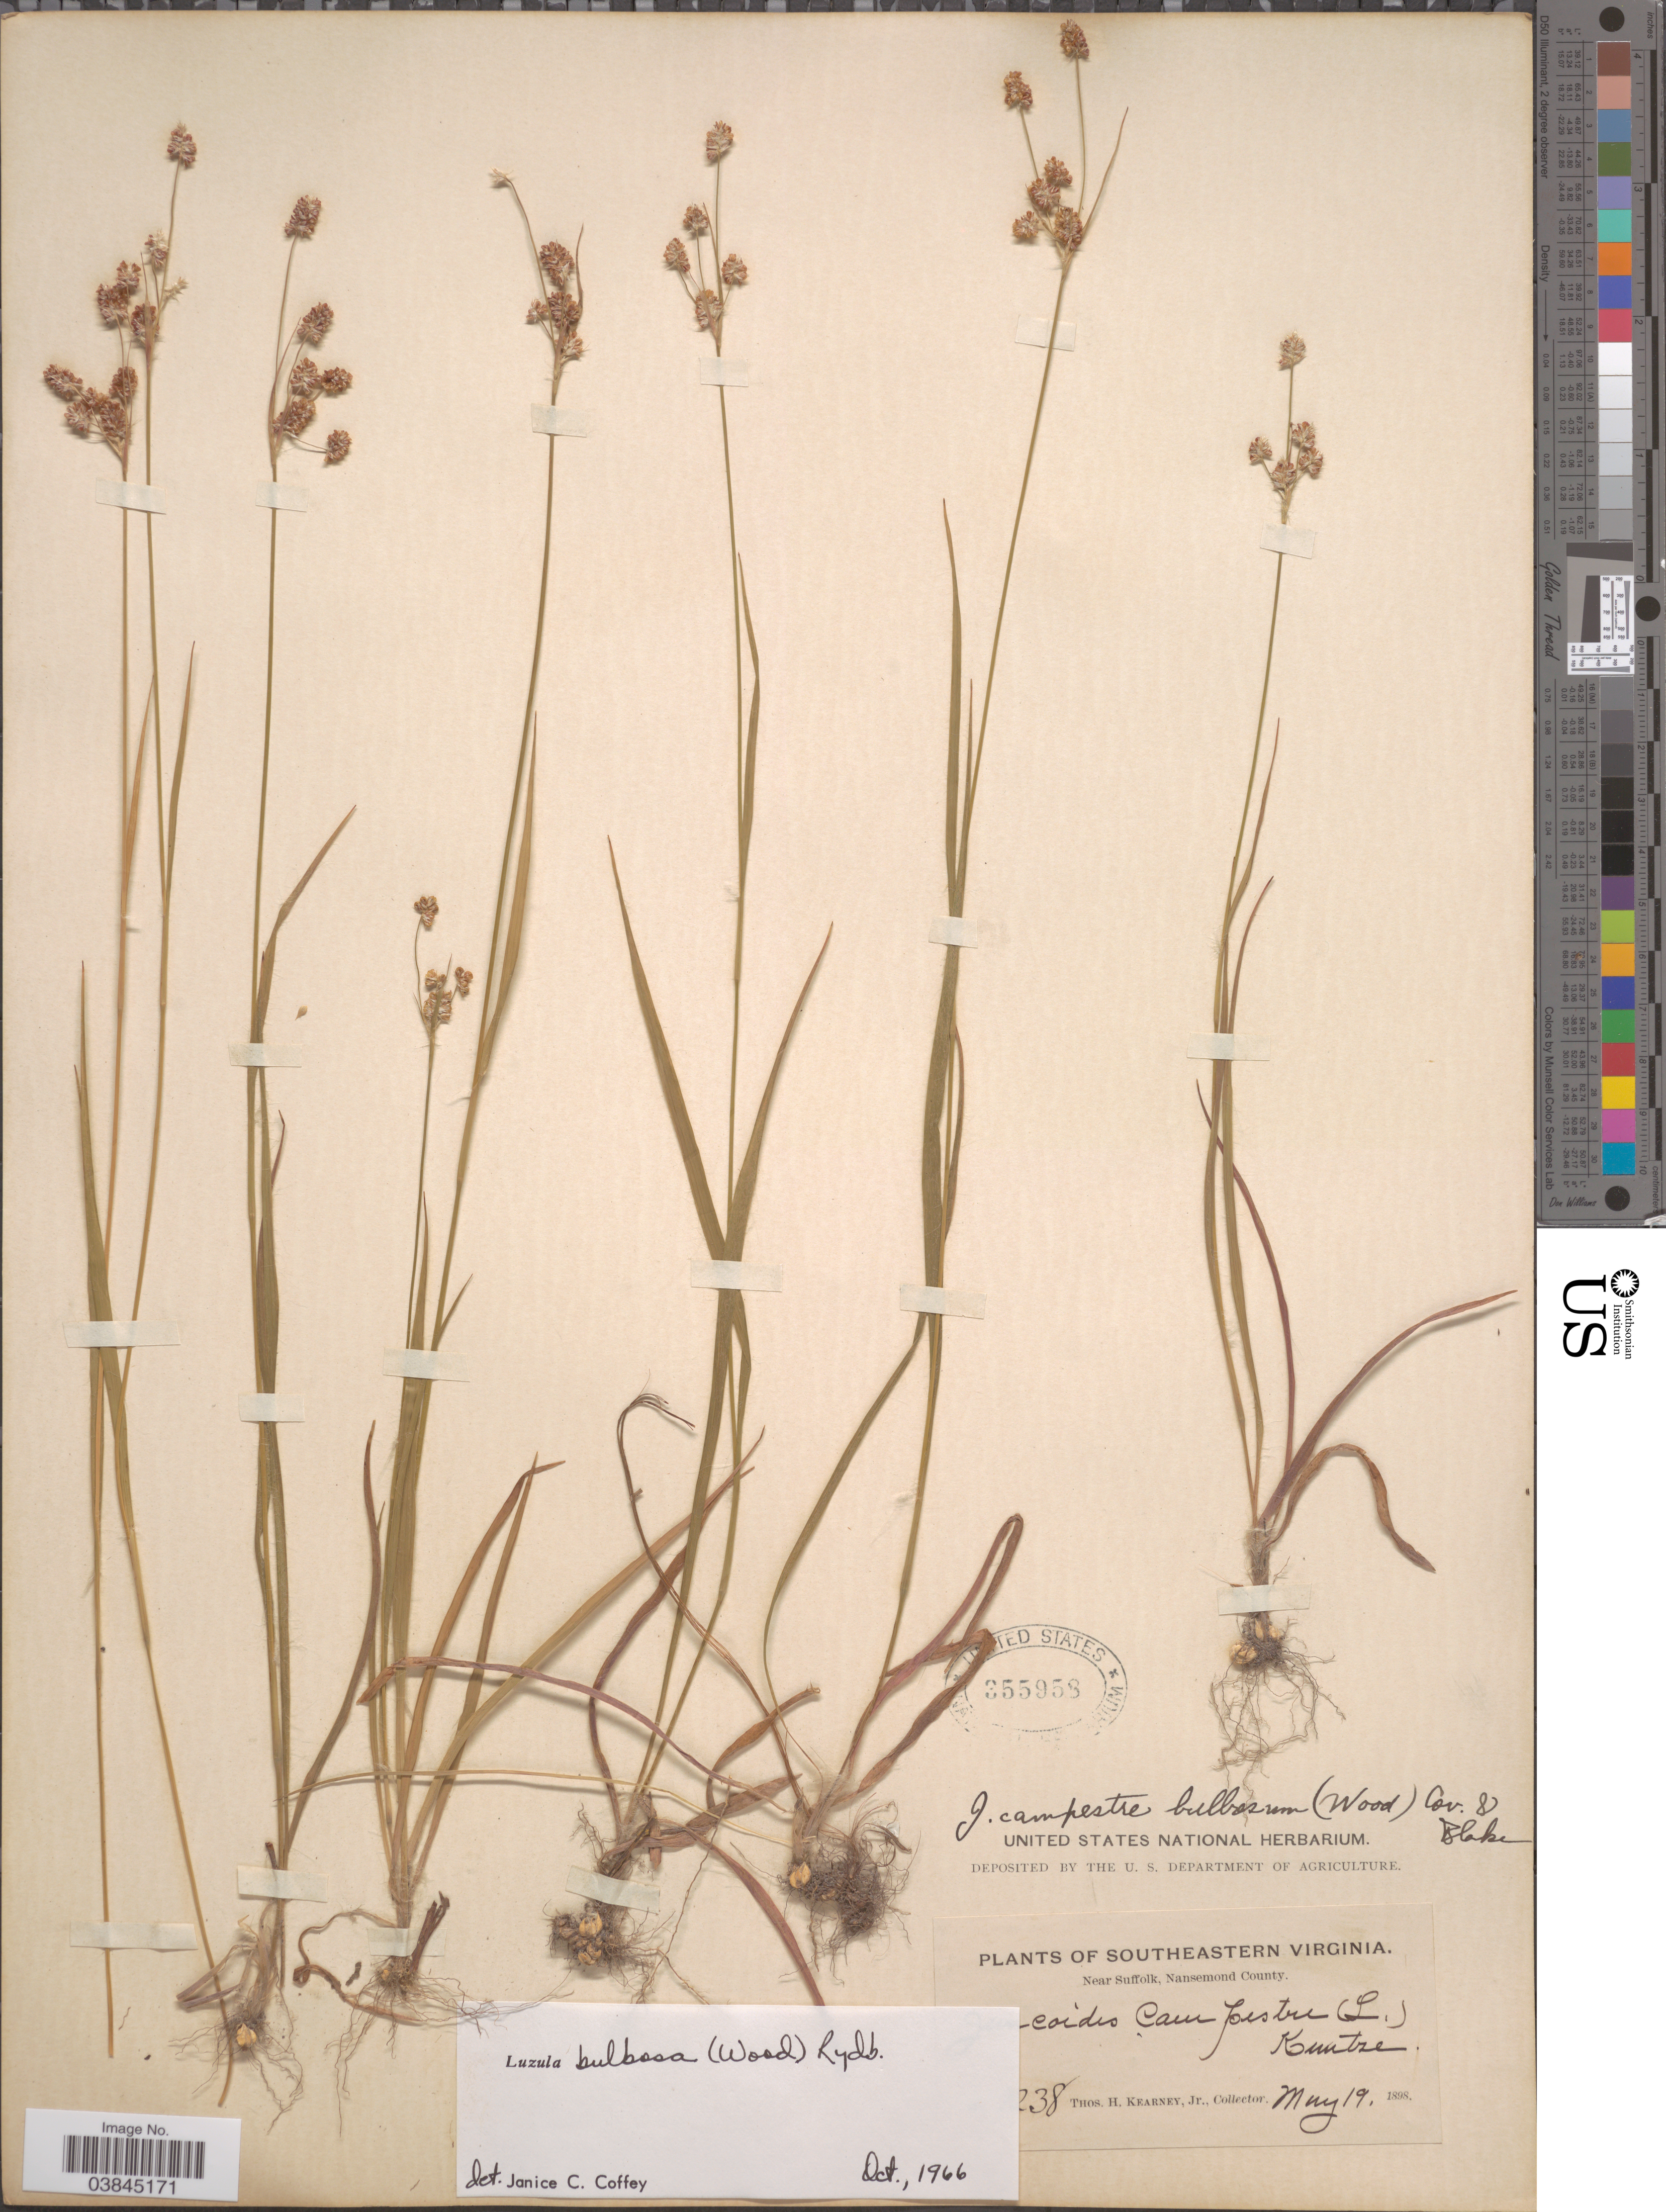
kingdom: Plantae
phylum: Tracheophyta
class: Liliopsida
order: Poales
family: Juncaceae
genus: Luzula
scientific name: Luzula bulbosa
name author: (Alph. Wood) Smyth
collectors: T. H. Kearney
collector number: !238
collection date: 1898-05-19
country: United States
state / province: Virginia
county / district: City of Suffolk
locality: Southeastern Virginia. Near Suffolk, Nansemond County.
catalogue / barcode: US 355958